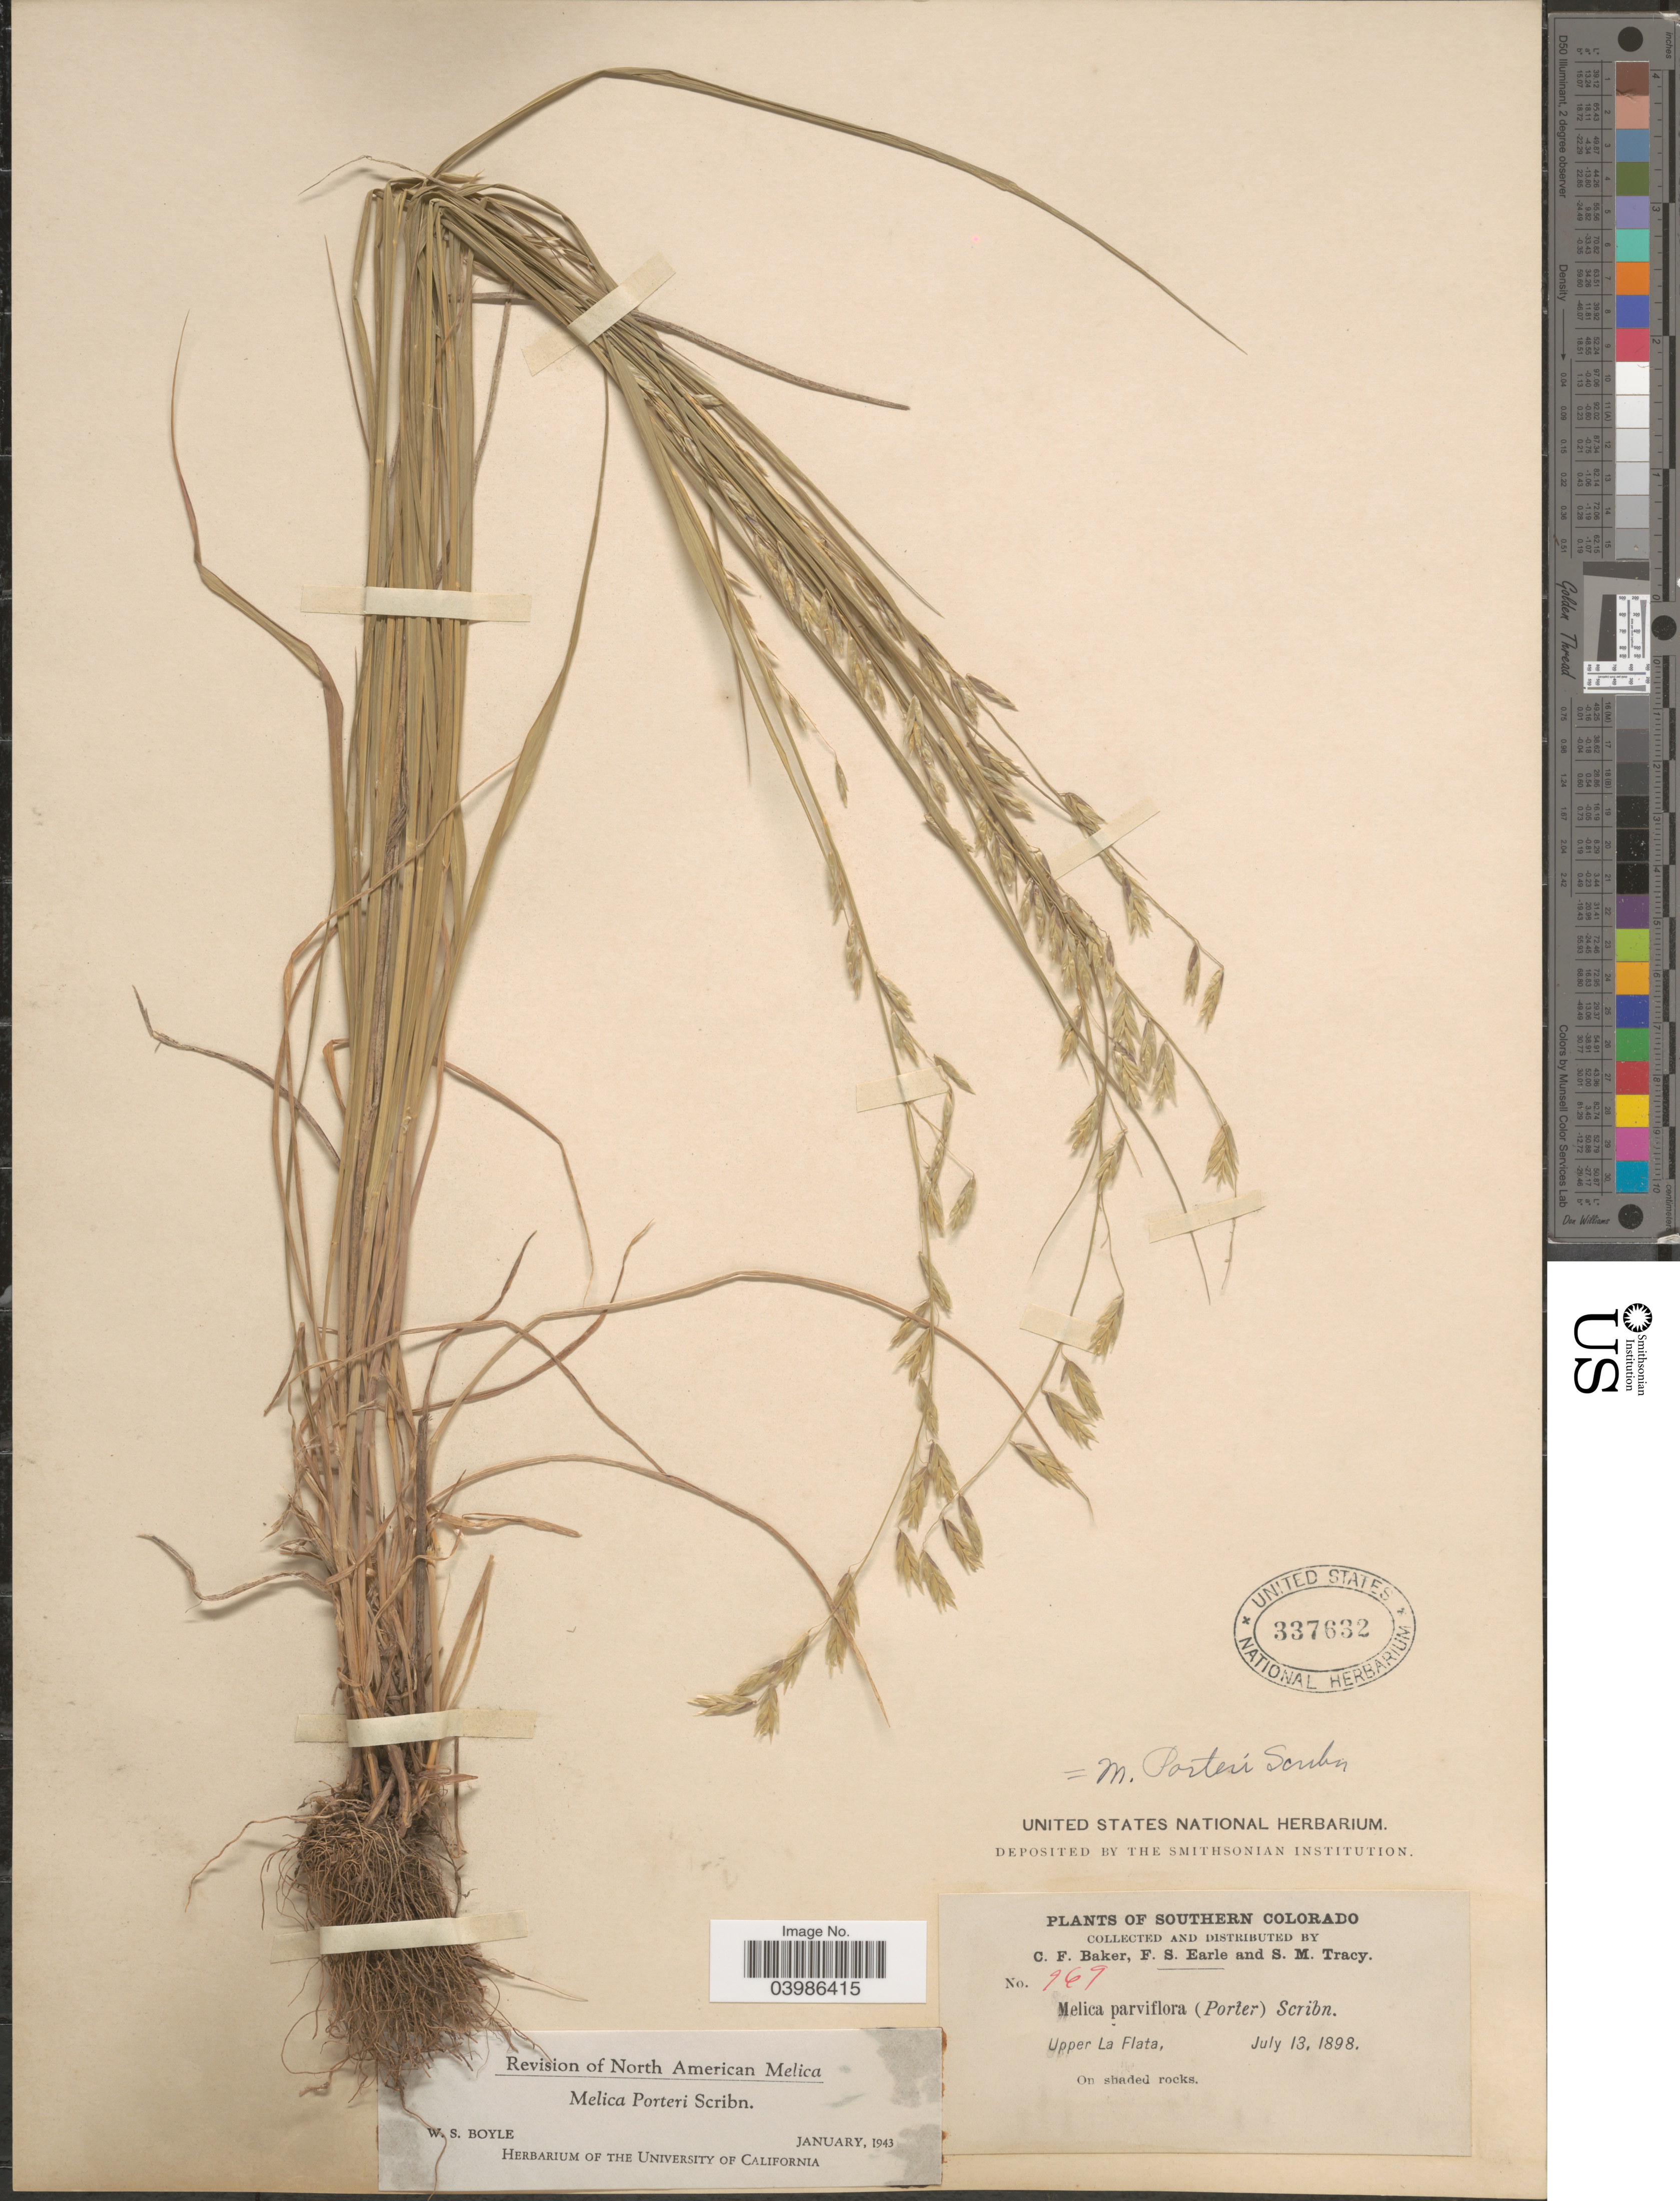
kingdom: Plantae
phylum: Tracheophyta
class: Liliopsida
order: Poales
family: Poaceae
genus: Melica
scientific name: Melica porteri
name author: Scribn.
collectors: C. F. Baker, F. S. Earle & S. M. Tracy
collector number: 969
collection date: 1898-07-13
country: United States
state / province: Colorado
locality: Southern Colorado. Upper La Flata.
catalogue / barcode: US 337632